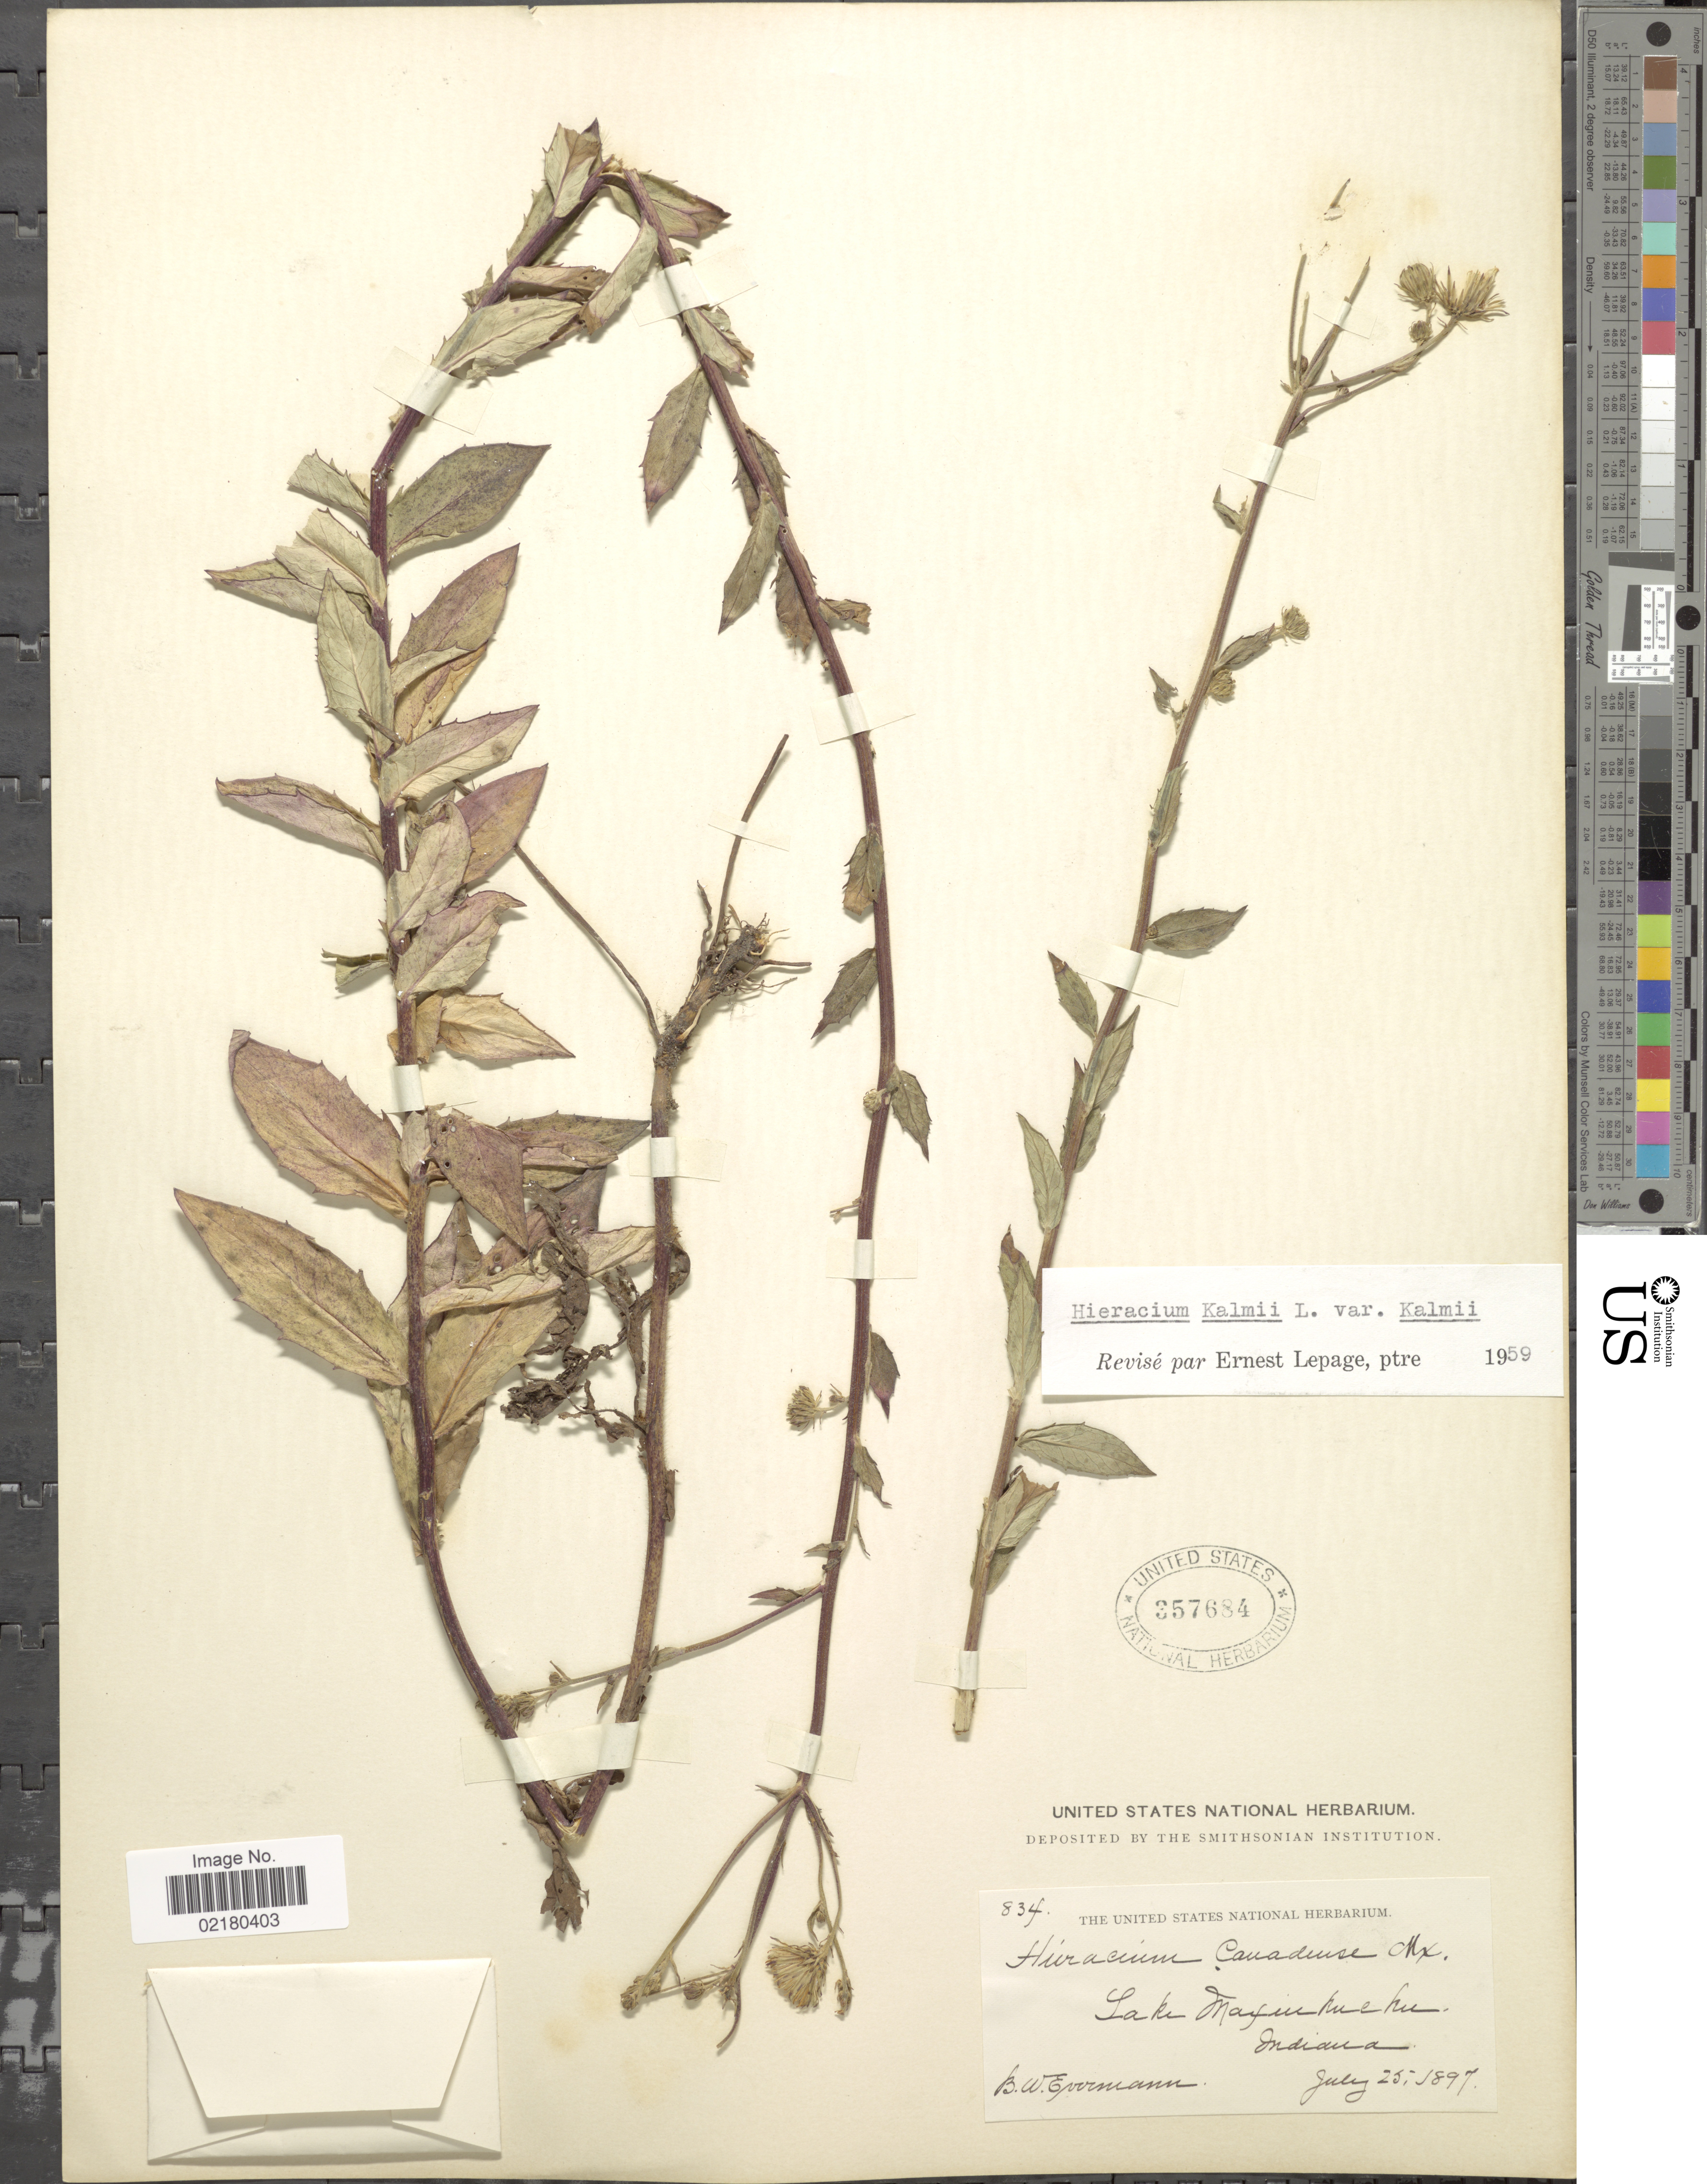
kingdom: Plantae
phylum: Tracheophyta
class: Magnoliopsida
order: Asterales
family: Asteraceae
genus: Hieracium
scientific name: Hieracium umbellatum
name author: L.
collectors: B. W. Evermann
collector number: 834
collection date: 1897-07-25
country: United States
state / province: Indiana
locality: Lake Maxinkuckee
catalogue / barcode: US 357684